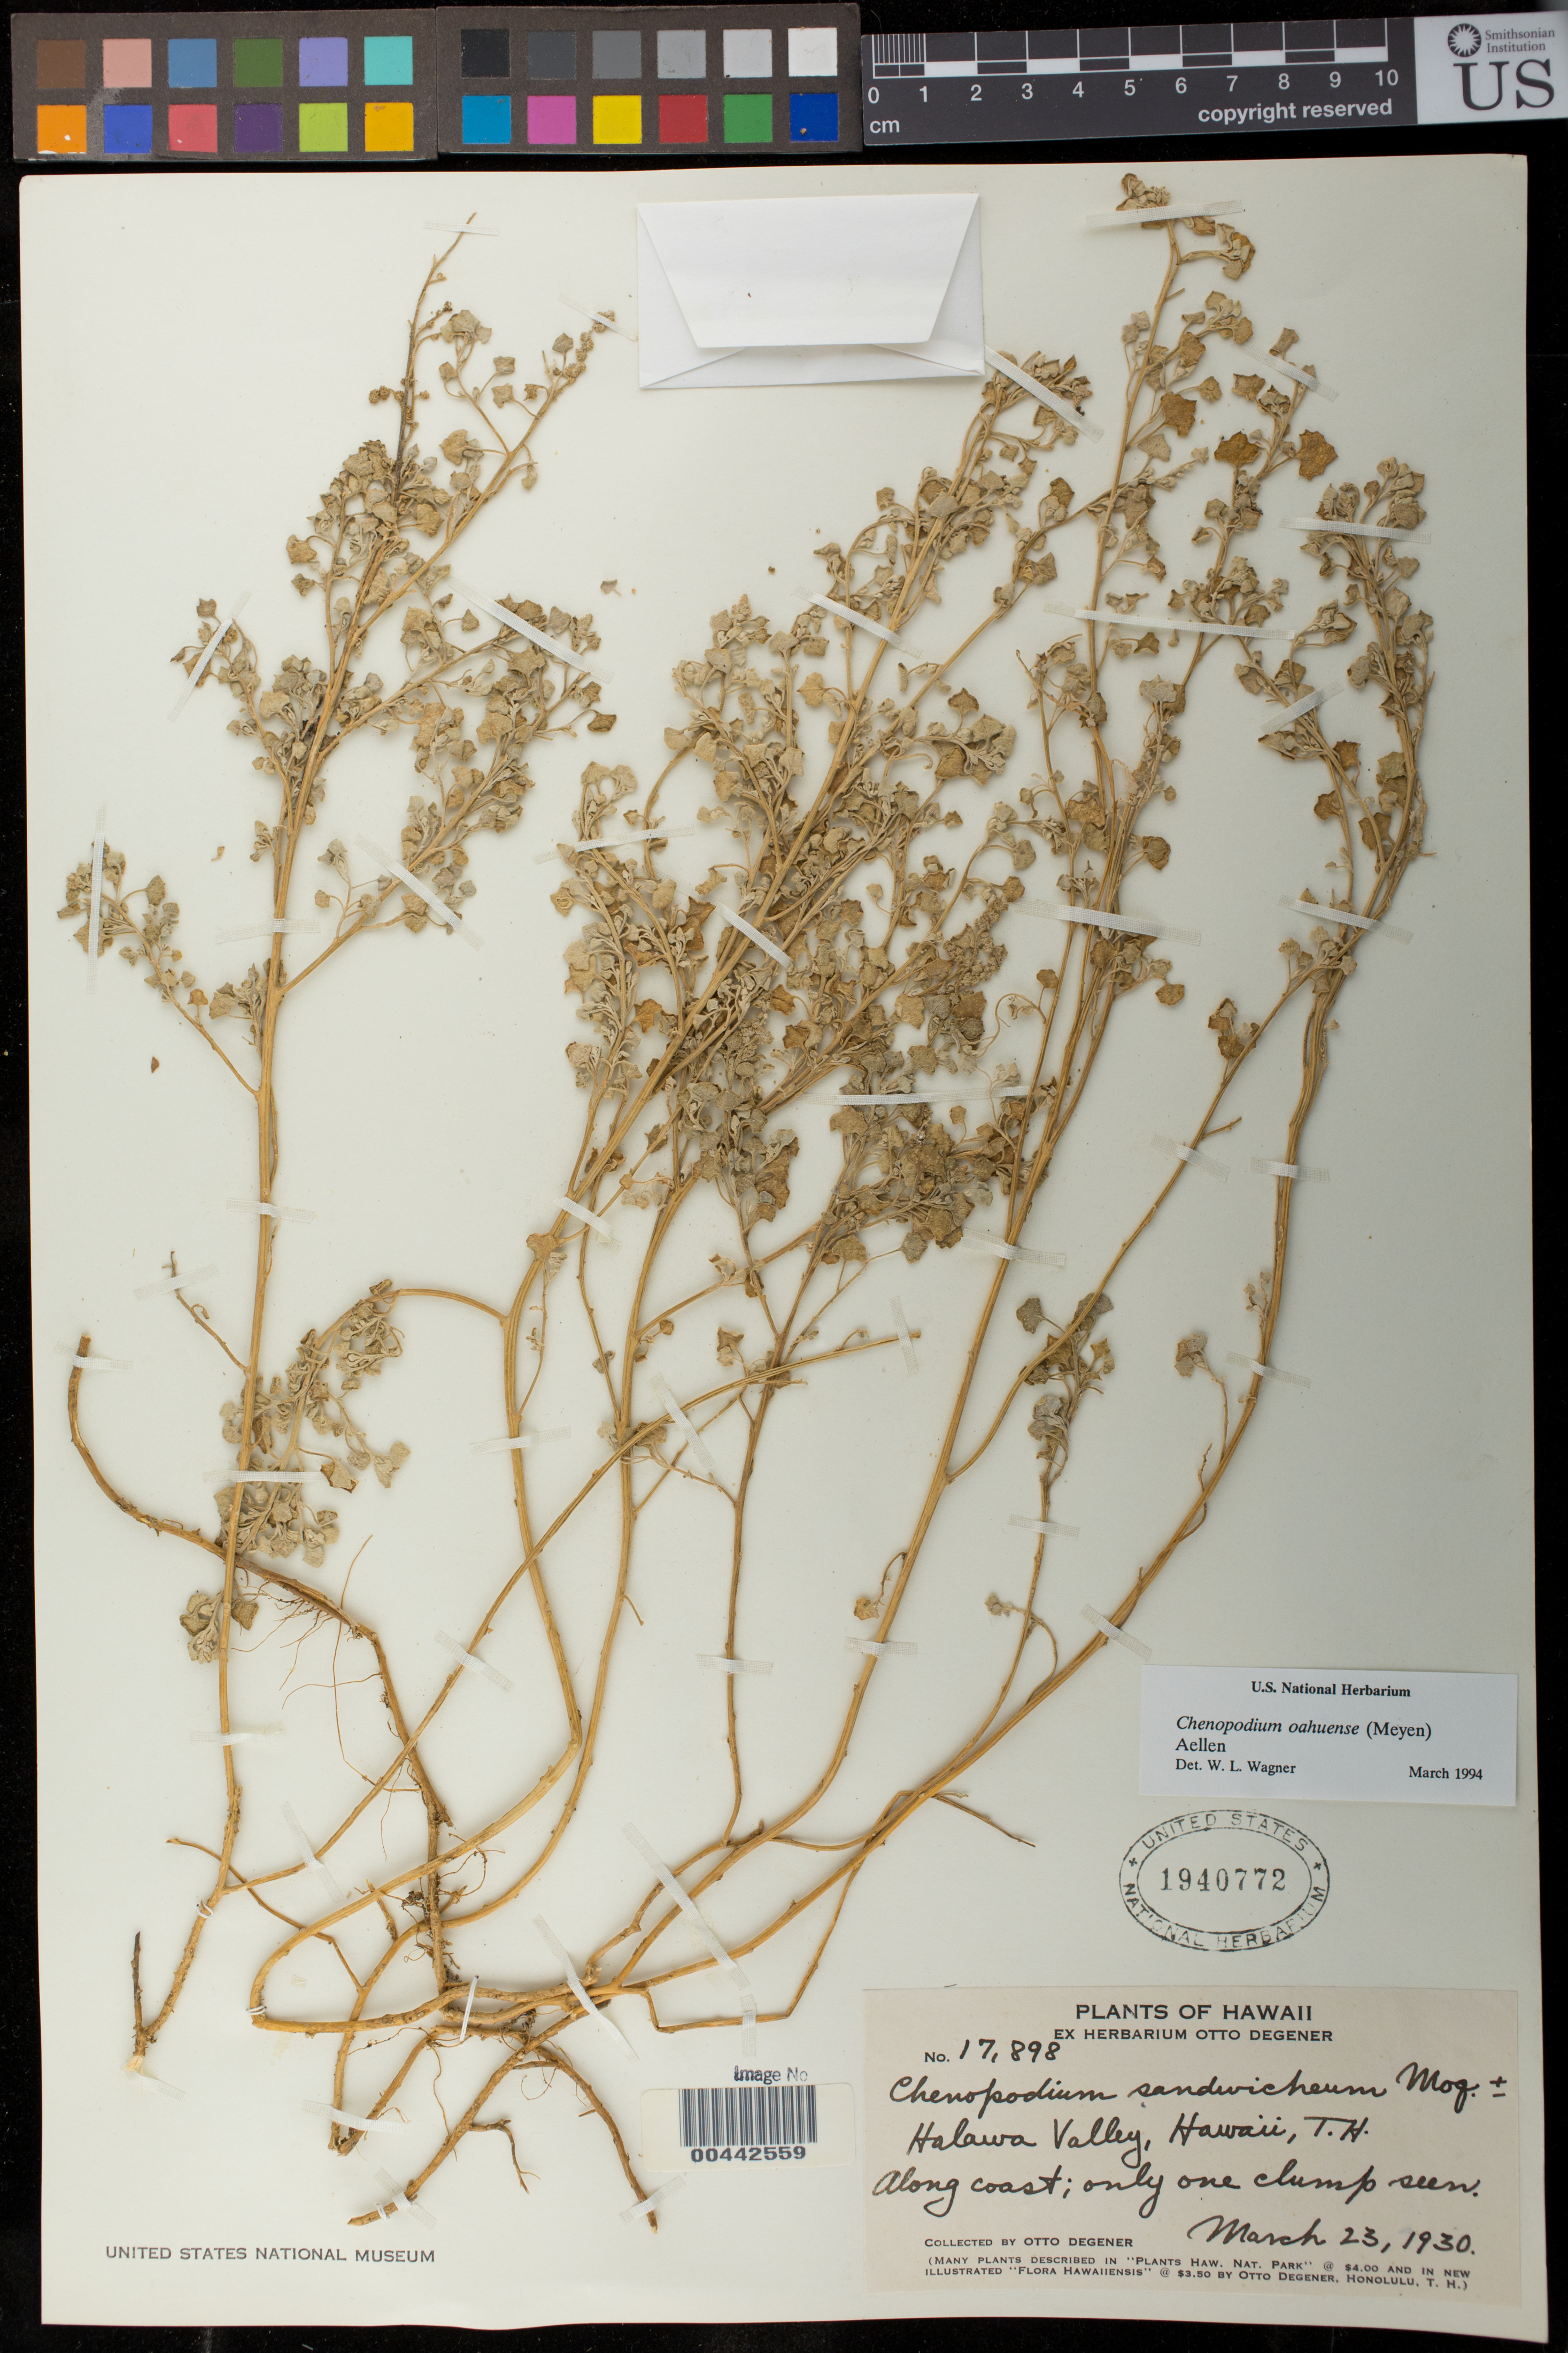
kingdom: Plantae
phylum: Tracheophyta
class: Magnoliopsida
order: Caryophyllales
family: Amaranthaceae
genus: Chenopodium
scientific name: Chenopodium oahuense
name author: (Meyen) Aellen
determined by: Wagner, W. L., (BOT), Smithsonian Institution - National Museum of Natural History (UNITED STATES)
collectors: O. Degener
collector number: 17898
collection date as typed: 23 Mar 1930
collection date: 1930-03-23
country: United States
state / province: Hawaii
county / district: Hawaii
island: Hawaii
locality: Halawa Valley, along coast.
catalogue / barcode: US 1940772